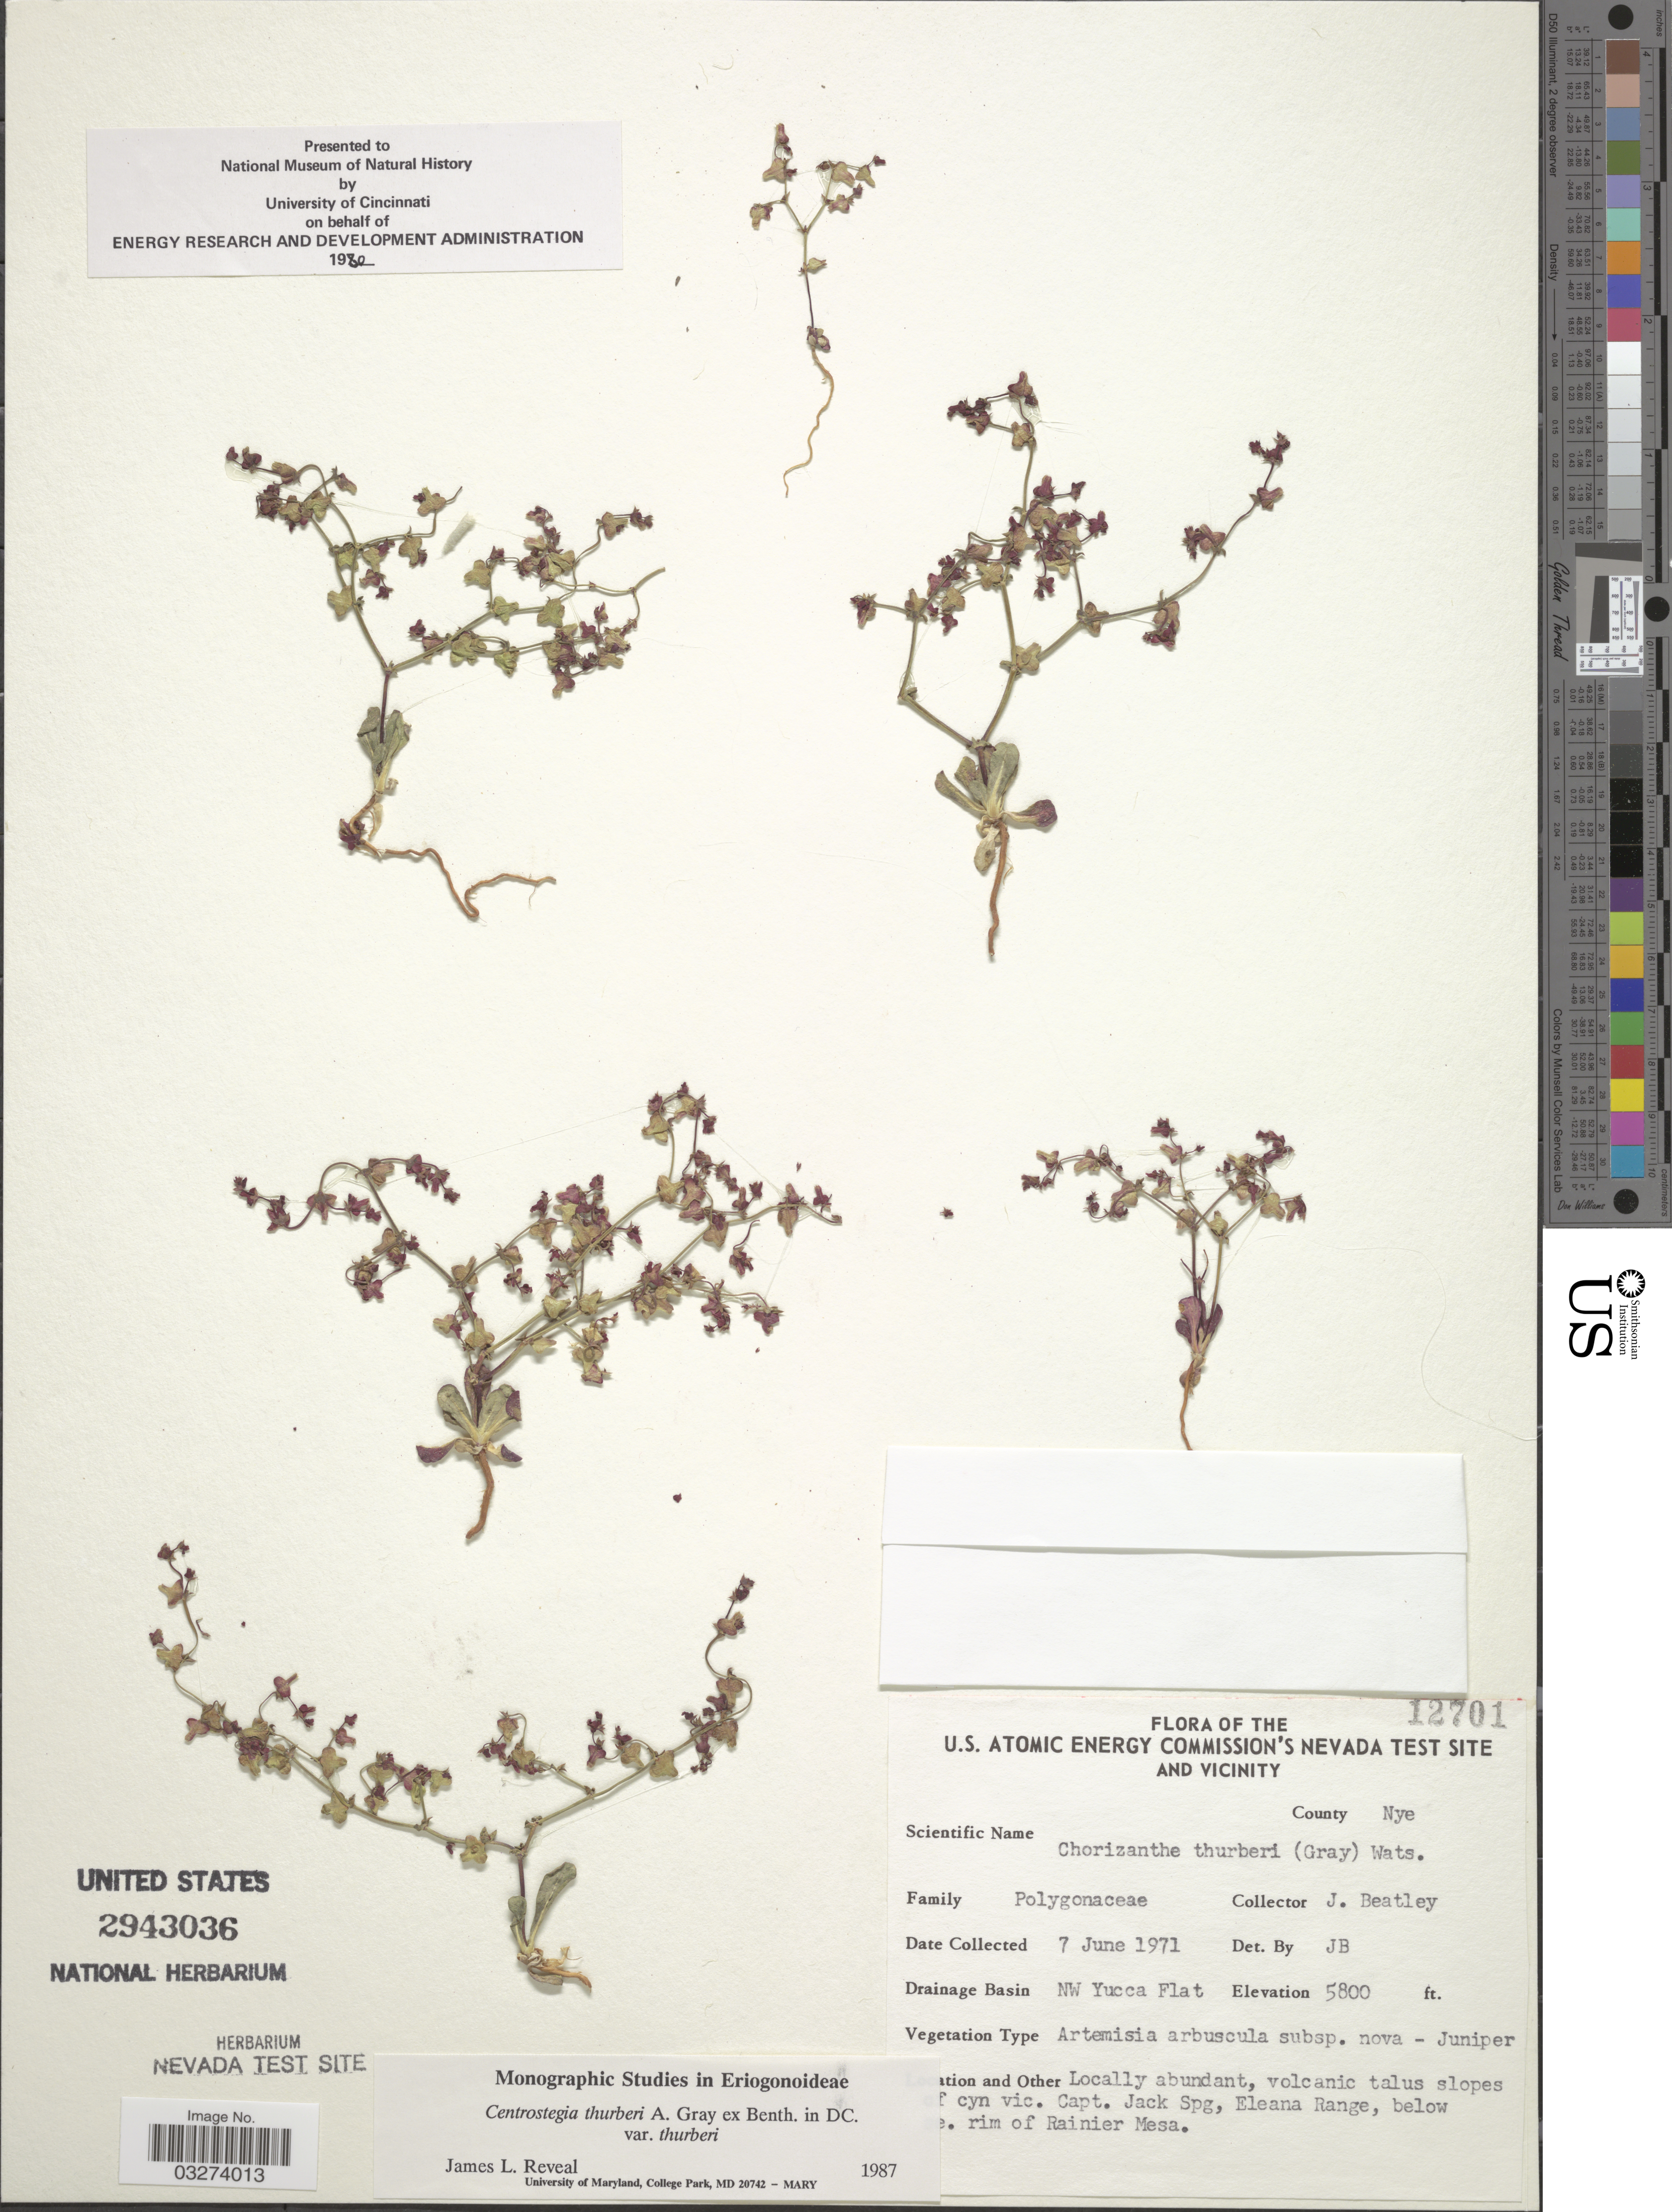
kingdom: Plantae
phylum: Tracheophyta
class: Magnoliopsida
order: Caryophyllales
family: Polygonaceae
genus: Centrostegia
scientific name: Centrostegia thurberi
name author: A. Gray ex Benth.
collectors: J. C. Beatley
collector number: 12701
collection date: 1971-06-07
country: United States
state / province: Nevada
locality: U.S. Atomic Energy Commission's Nevada Test Site and Vicinity. County Nye. Drainage Basin NW Yucca Flat. Capt. Jack Spg, Eleana Range, below n.e. rim of Rainier Mesa.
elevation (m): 1768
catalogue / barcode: US 2943036